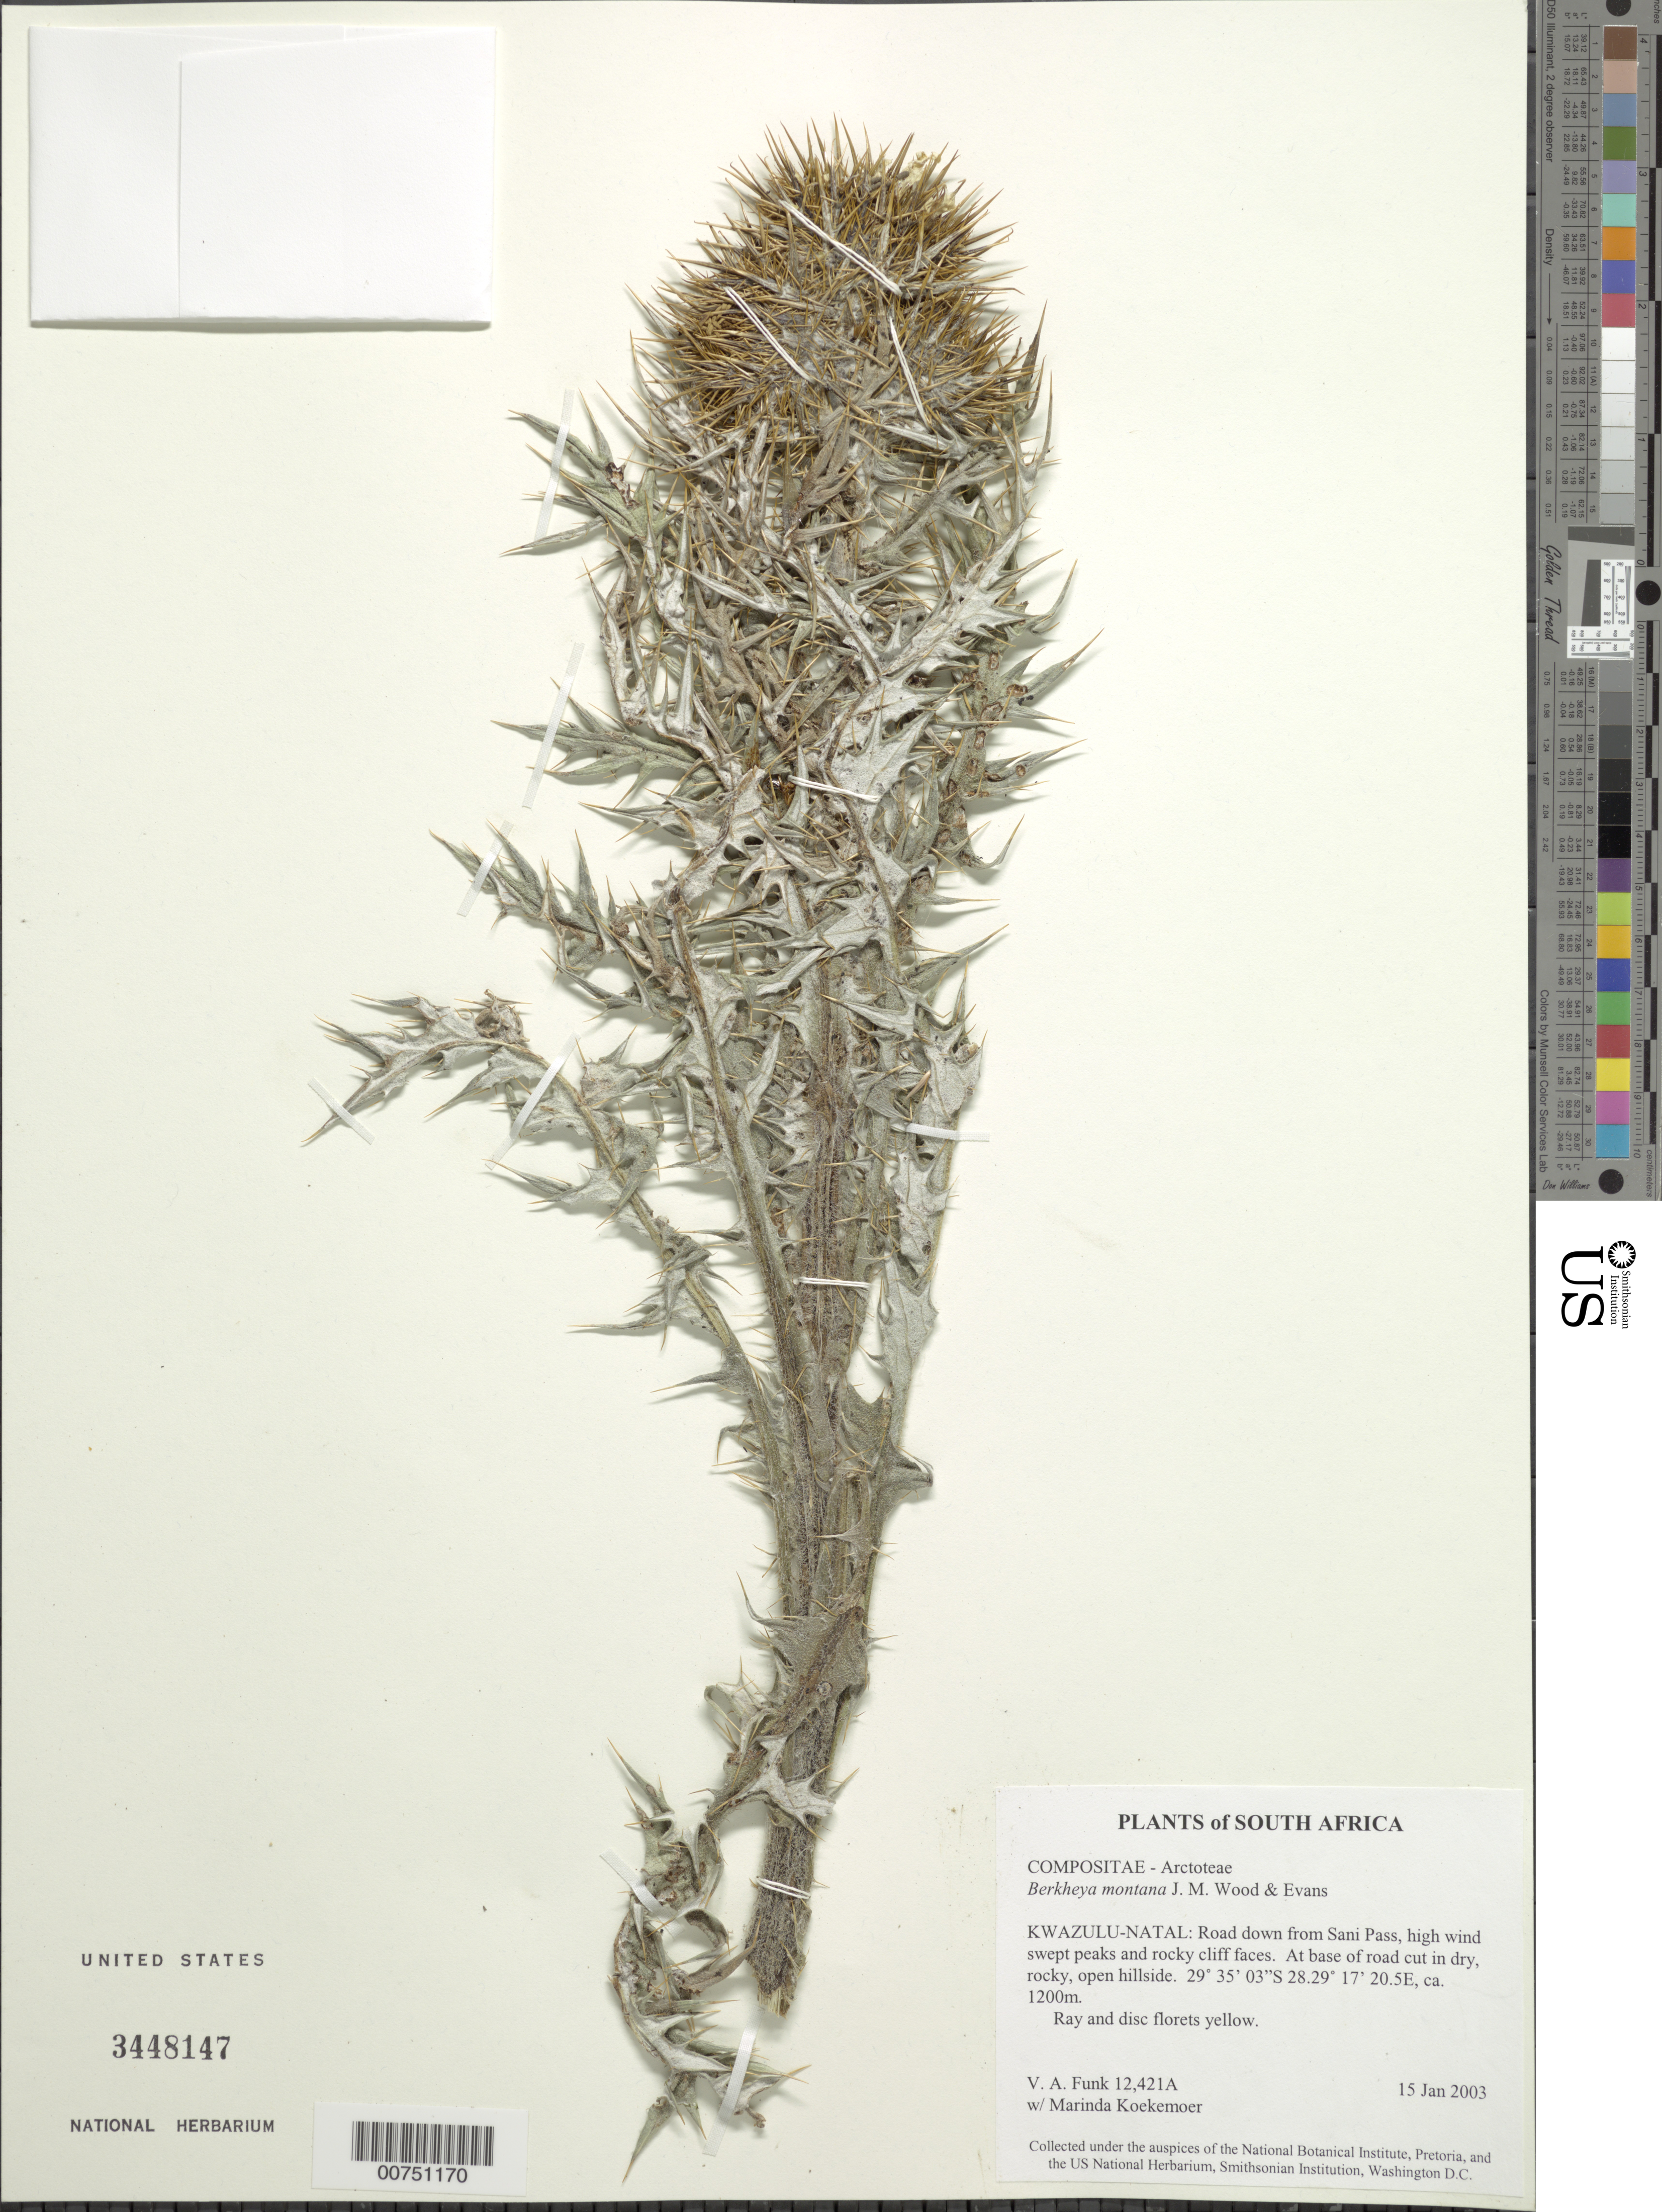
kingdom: Plantae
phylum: Tracheophyta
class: Magnoliopsida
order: Asterales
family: Asteraceae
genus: Berkheya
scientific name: Berkheya montana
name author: J.M. Wood & M.S. Evans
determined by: Funk, Vicki A., (BOT), Smithsonian Institution - National Museum of Natural History (UNITED STATES)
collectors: V. Funk & M. Koekemoer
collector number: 12421 A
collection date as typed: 15 January 2003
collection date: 2003-01-15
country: South Africa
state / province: KwaZulu-Natal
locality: Sani Pass, road down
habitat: High wind swept peaks and rocky cliff faces, at base of road cut in dry, rocky, open hillside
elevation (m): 1200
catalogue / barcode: US 3448147